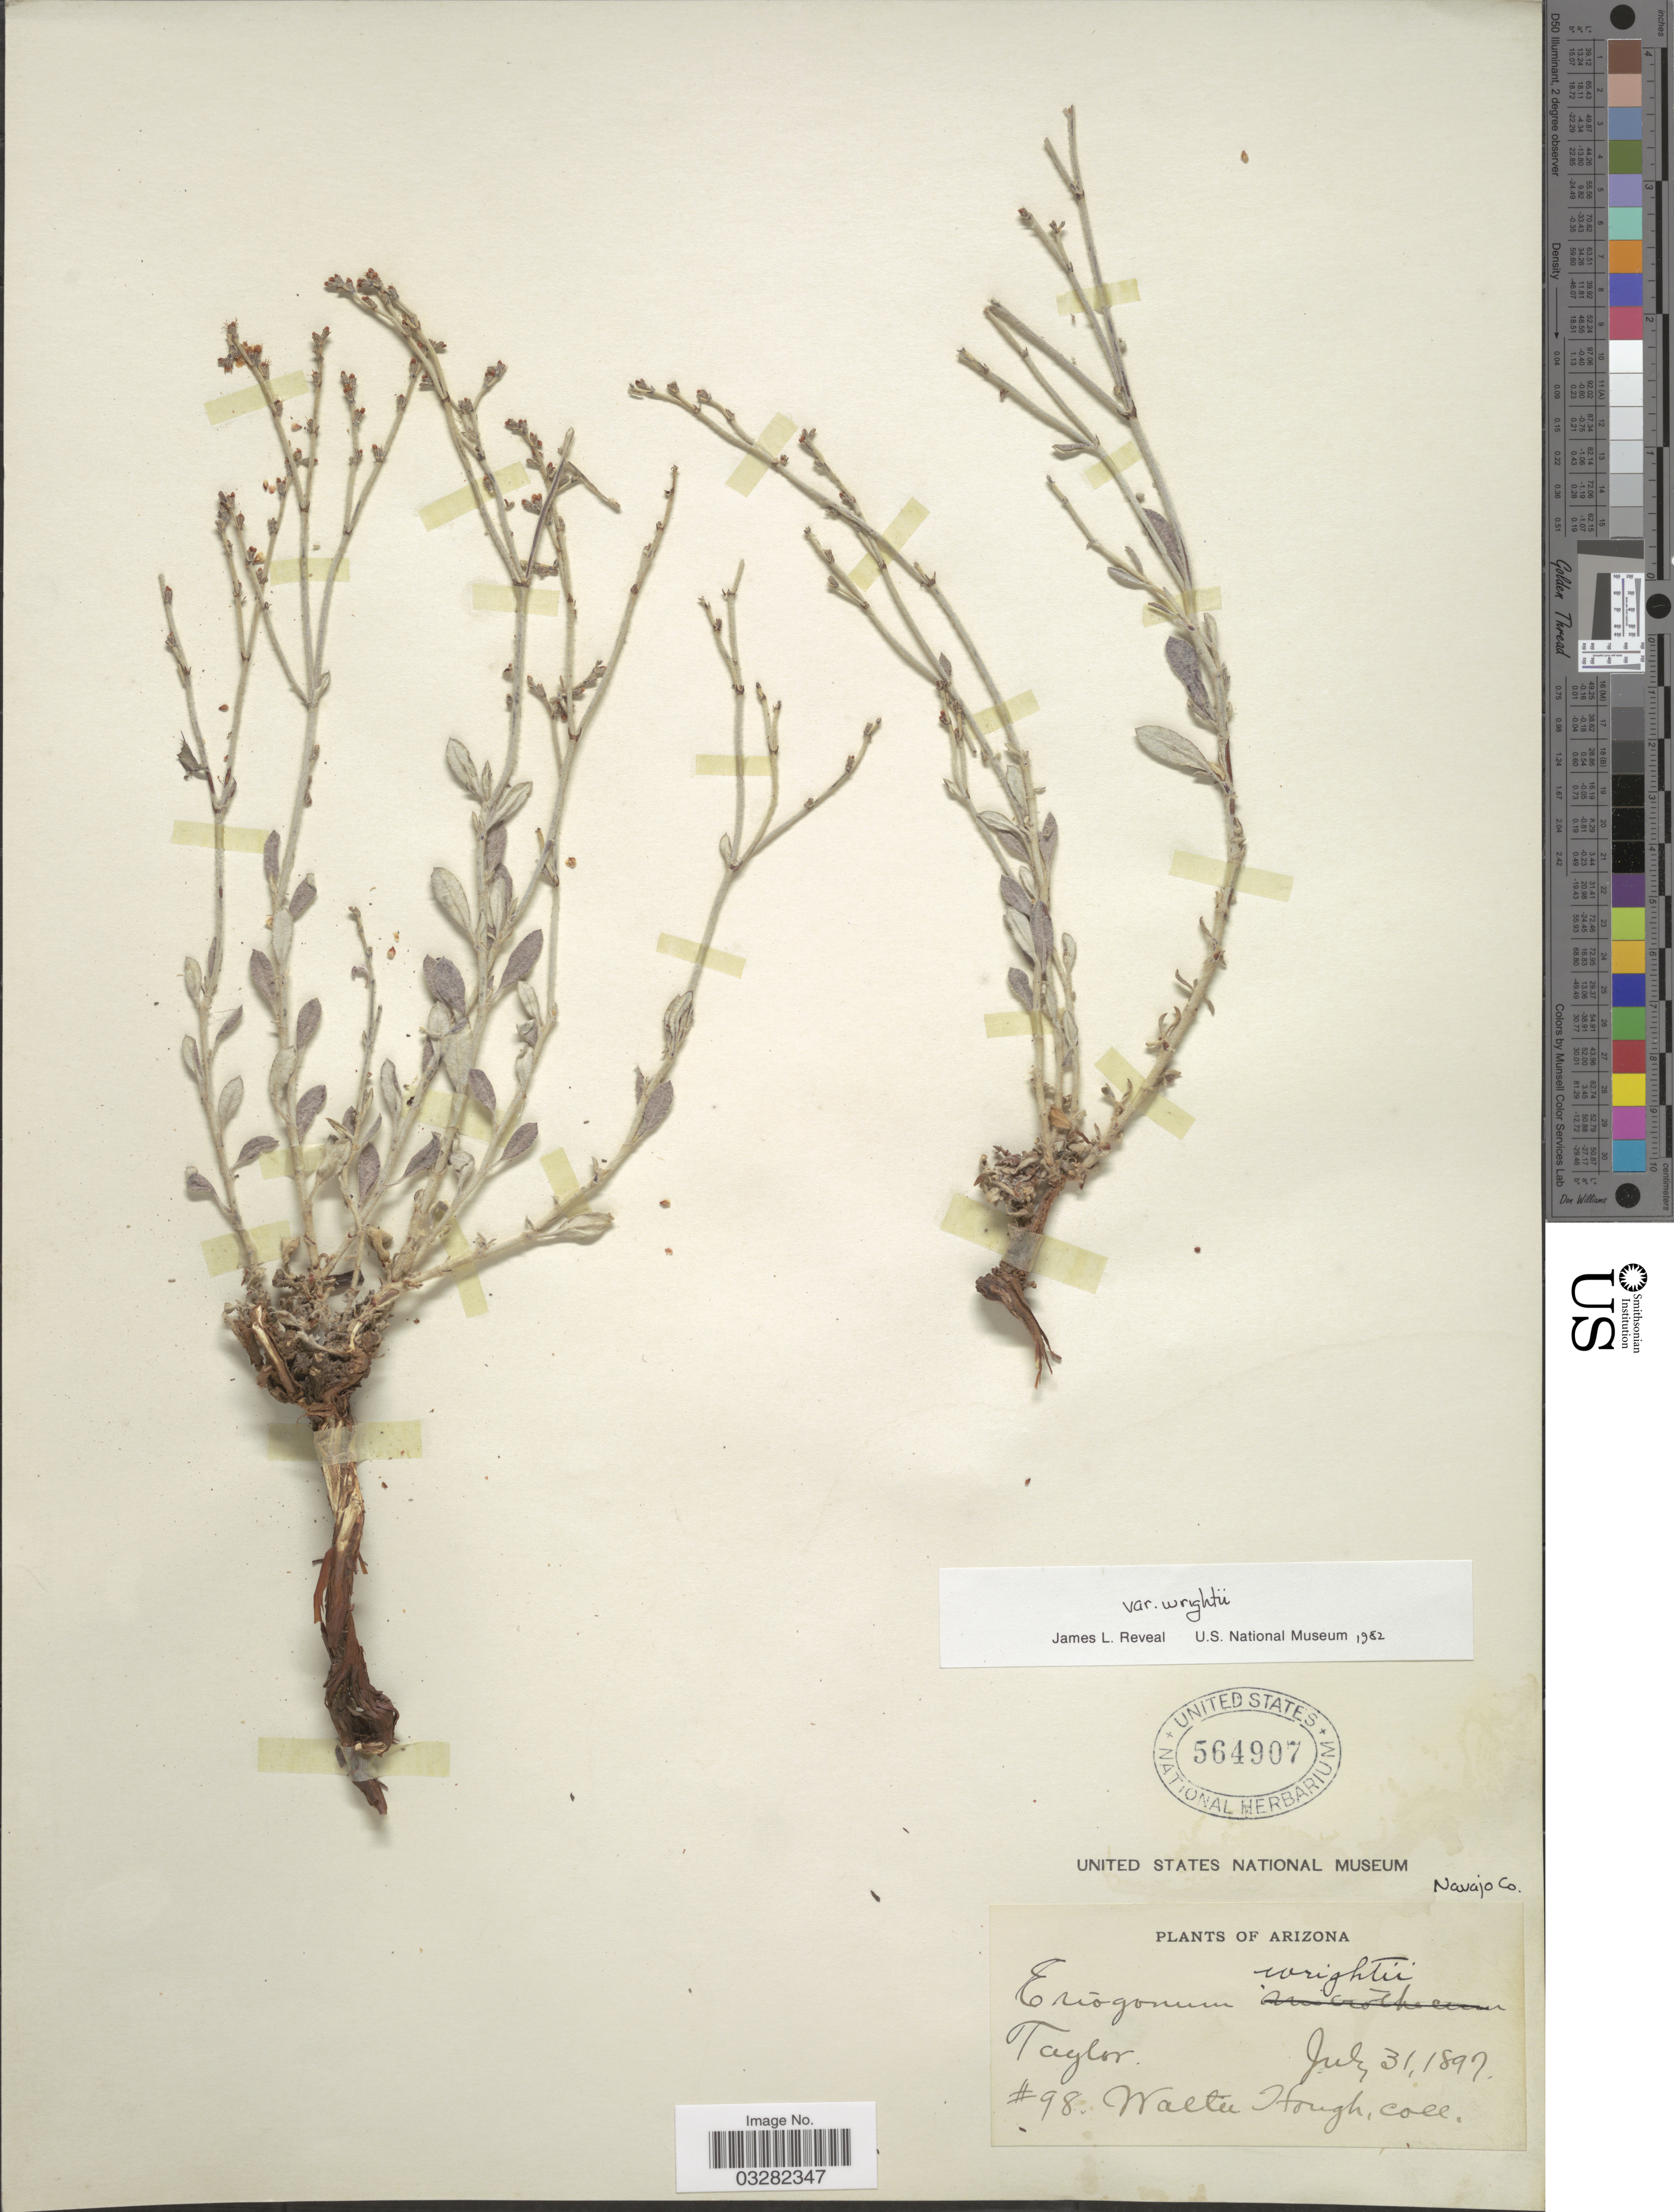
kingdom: Plantae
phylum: Tracheophyta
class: Magnoliopsida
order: Caryophyllales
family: Polygonaceae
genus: Eriogonum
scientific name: Eriogonum wrightii var. wrightii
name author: Torr. ex Benth.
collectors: W. Hough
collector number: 98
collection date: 1897-07-31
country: United States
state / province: Arizona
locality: Navajo Co. Taylor.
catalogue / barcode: US 564907